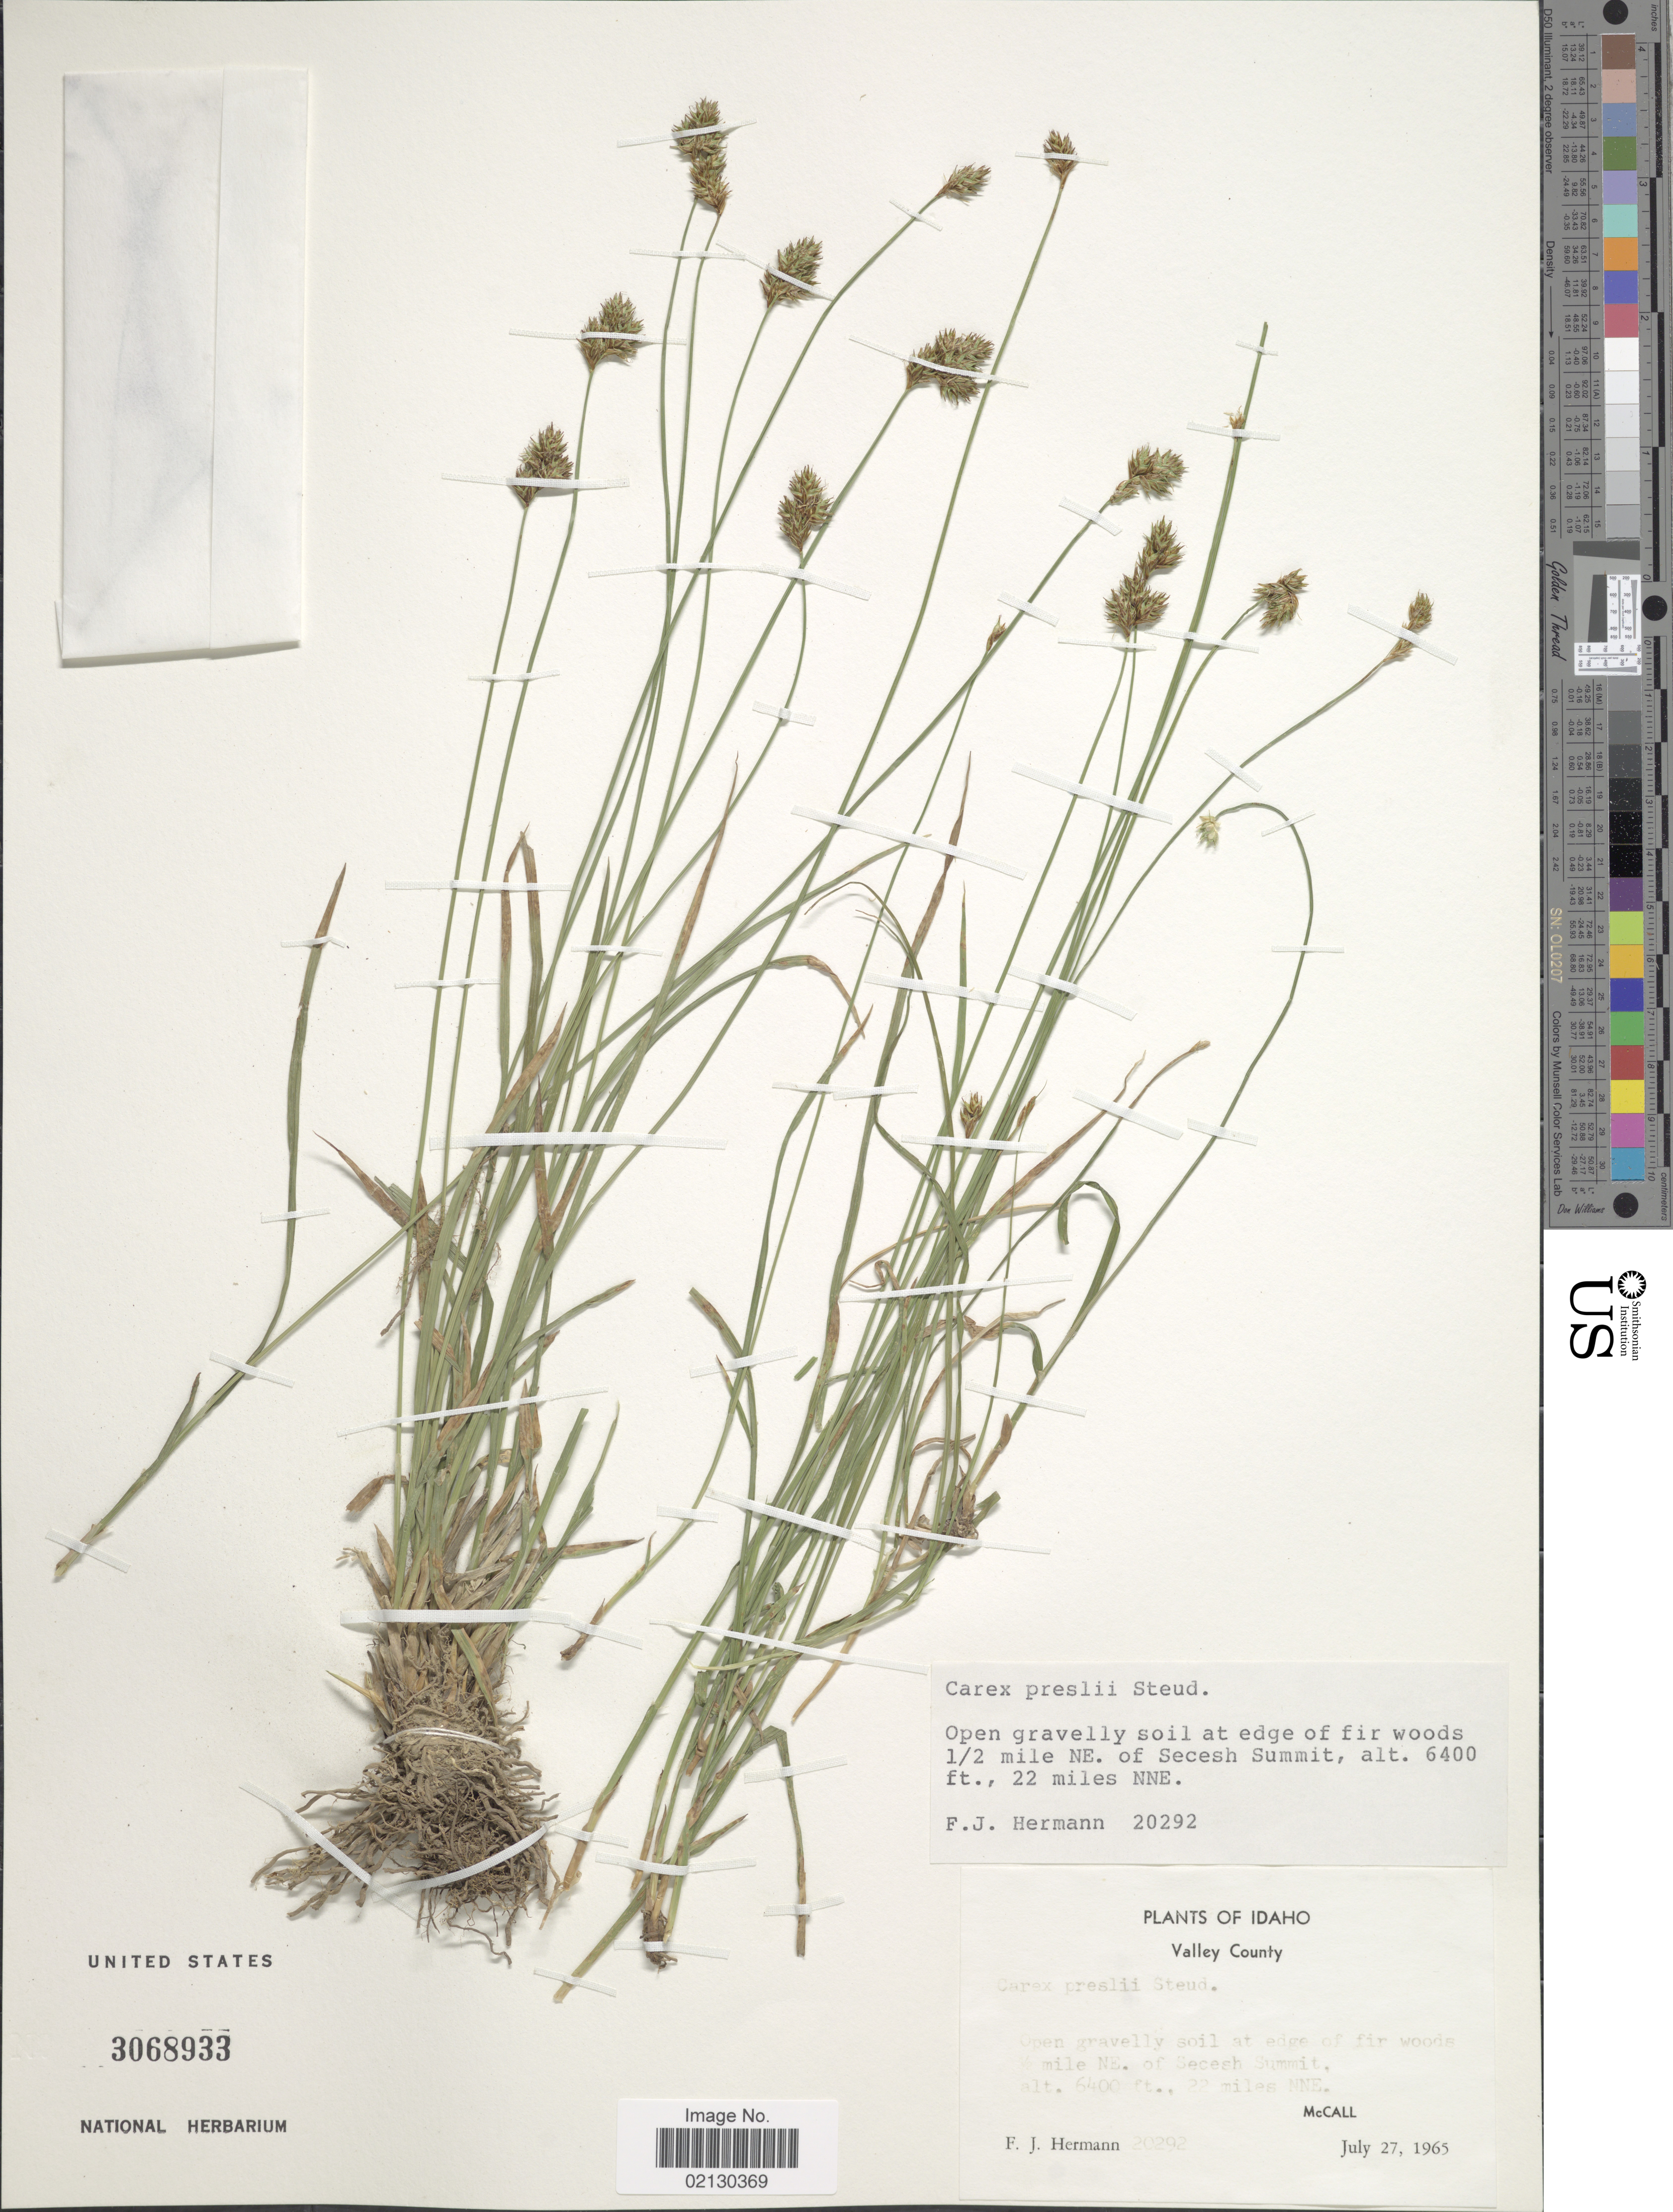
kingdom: Plantae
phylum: Tracheophyta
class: Liliopsida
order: Poales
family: Cyperaceae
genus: Carex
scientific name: Carex preslii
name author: Steud.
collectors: F. J. Hermann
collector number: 20292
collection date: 1965-07-27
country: United States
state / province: Idaho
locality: Valley County. soil at edge of fir woods 1/2 mile NE. of Secesh Summit. 22 miles NNE McCall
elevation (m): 1951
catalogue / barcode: US 3068933